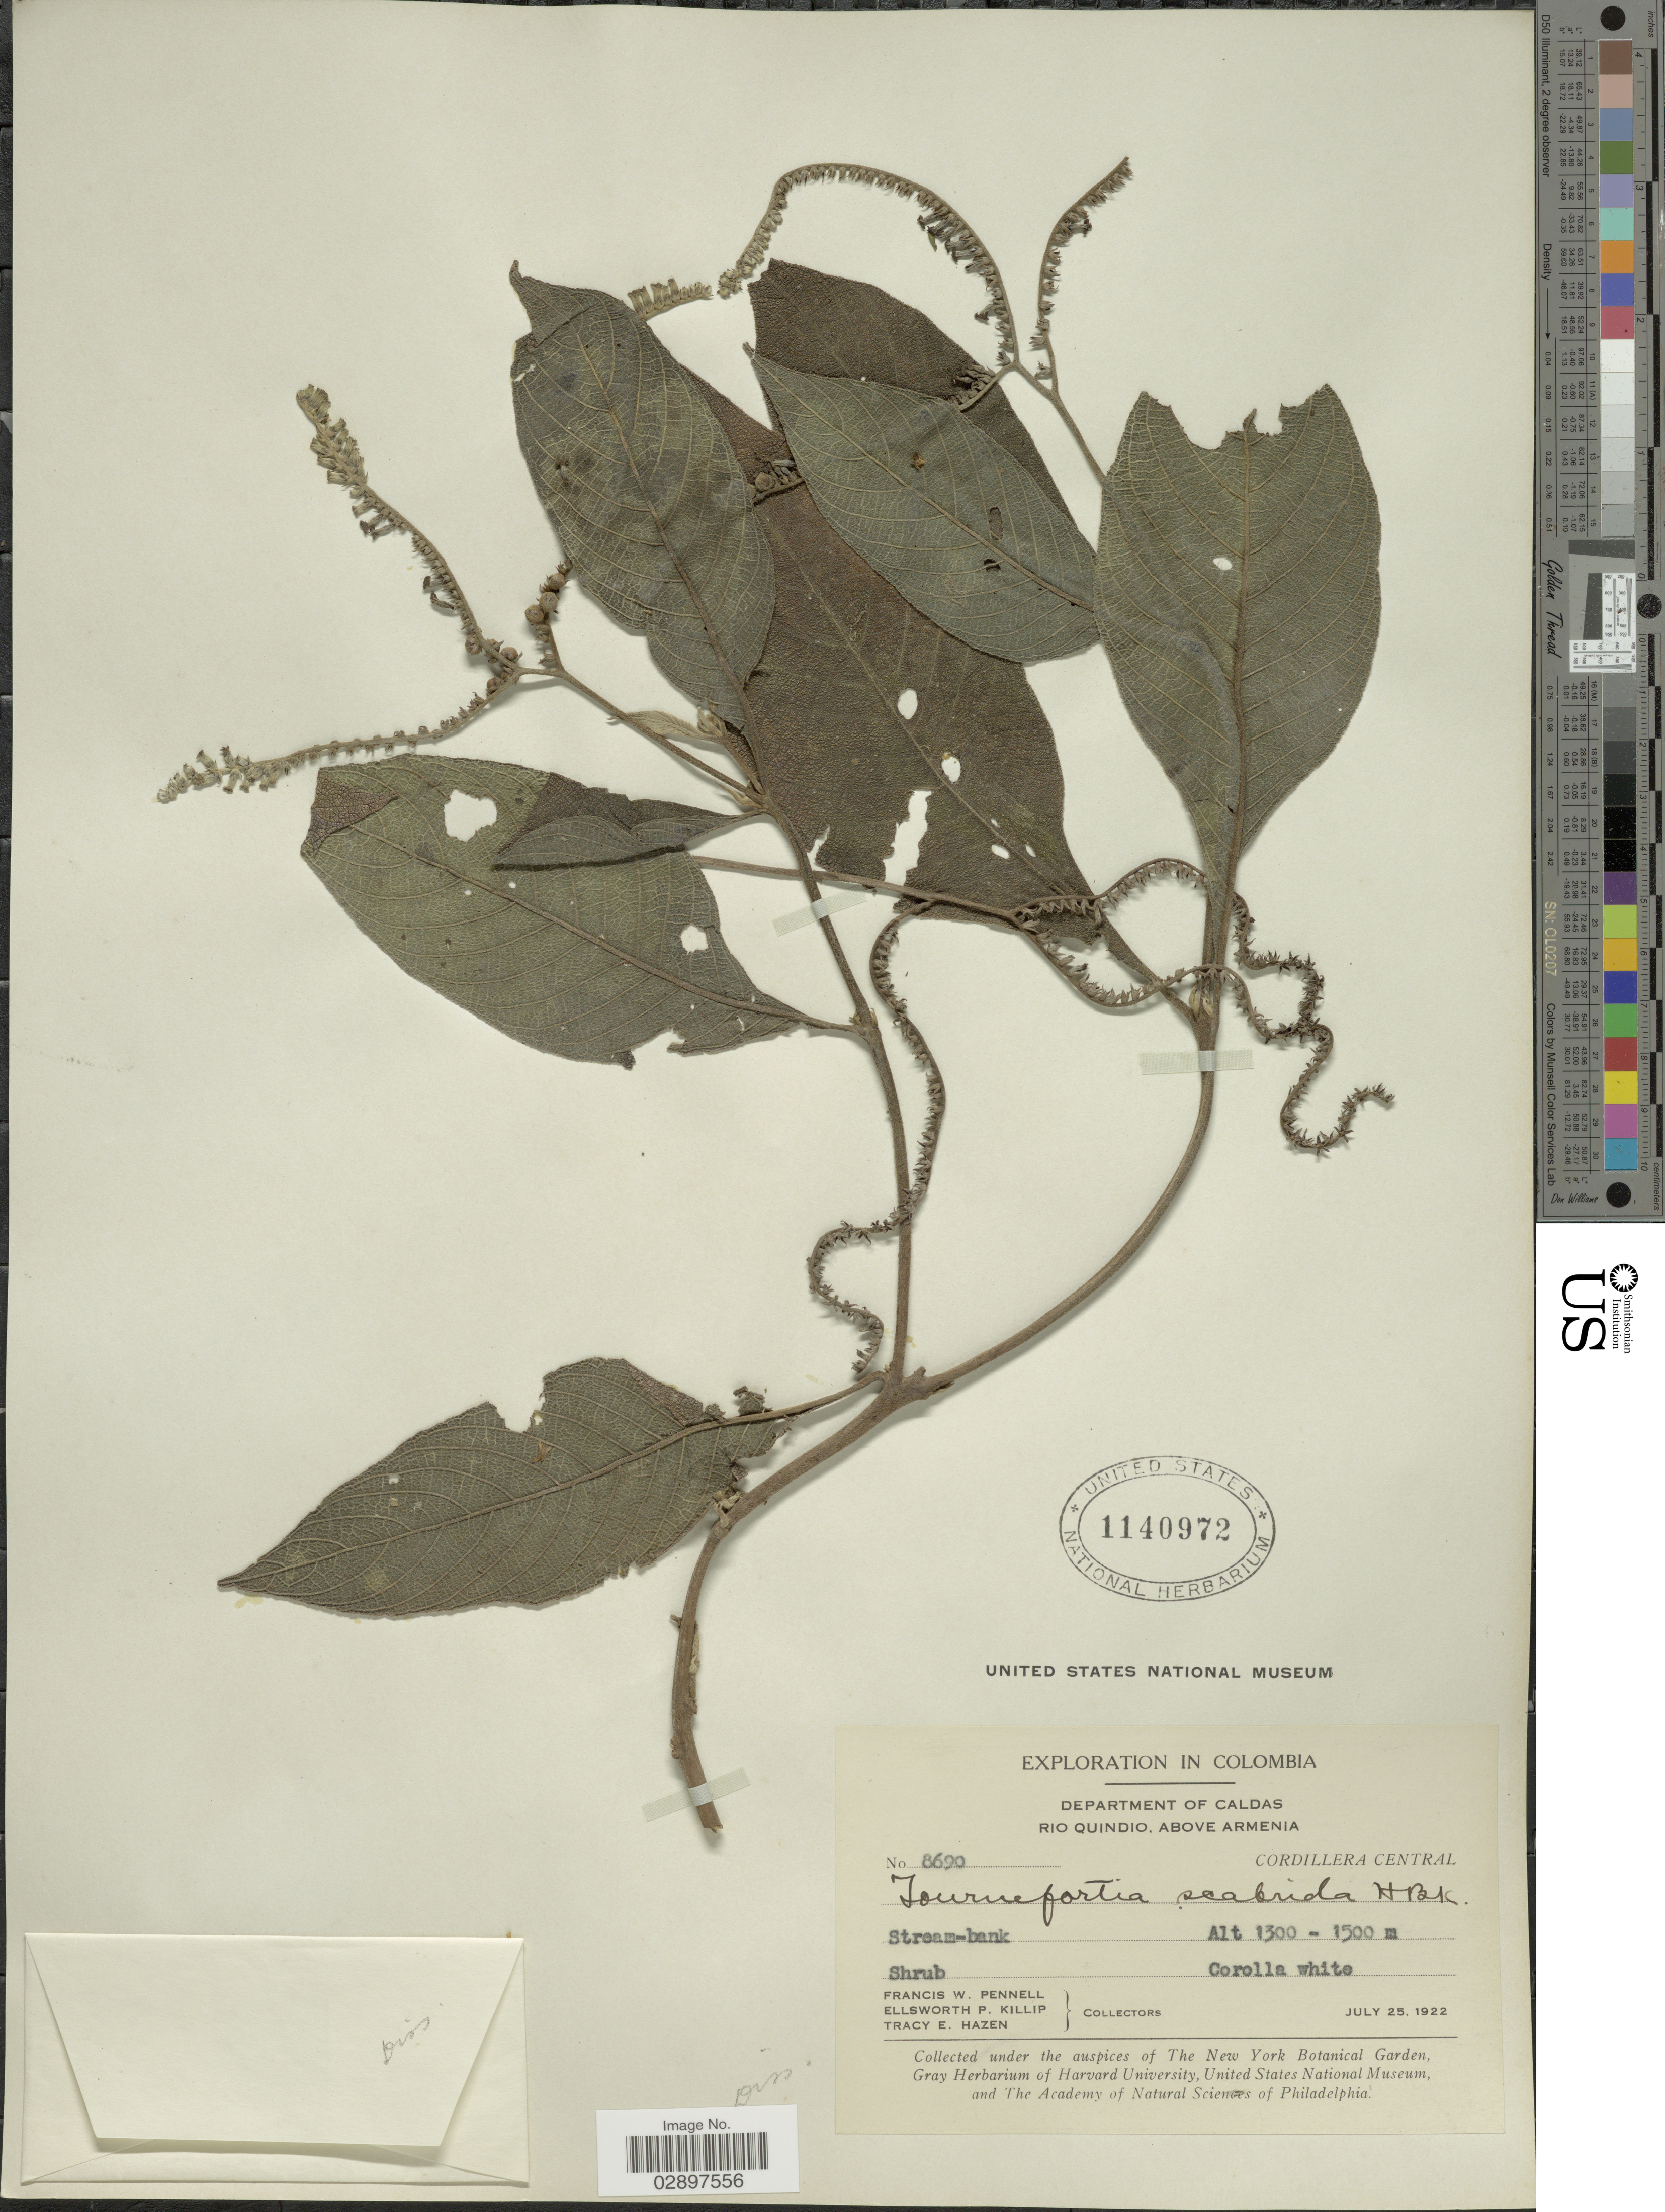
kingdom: Plantae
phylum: Tracheophyta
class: Magnoliopsida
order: Boraginales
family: Heliotropiaceae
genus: Tournefortia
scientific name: Tournefortia scabrida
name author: Kunth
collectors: F. W. Pennell, E. P. Killip & T. E. Hazen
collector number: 8690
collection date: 1922-07-25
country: Colombia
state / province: Caldas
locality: Department of Caldas. Rio Quindio. Above Armenia, Cordillera Central.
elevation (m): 1300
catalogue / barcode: US 1140972